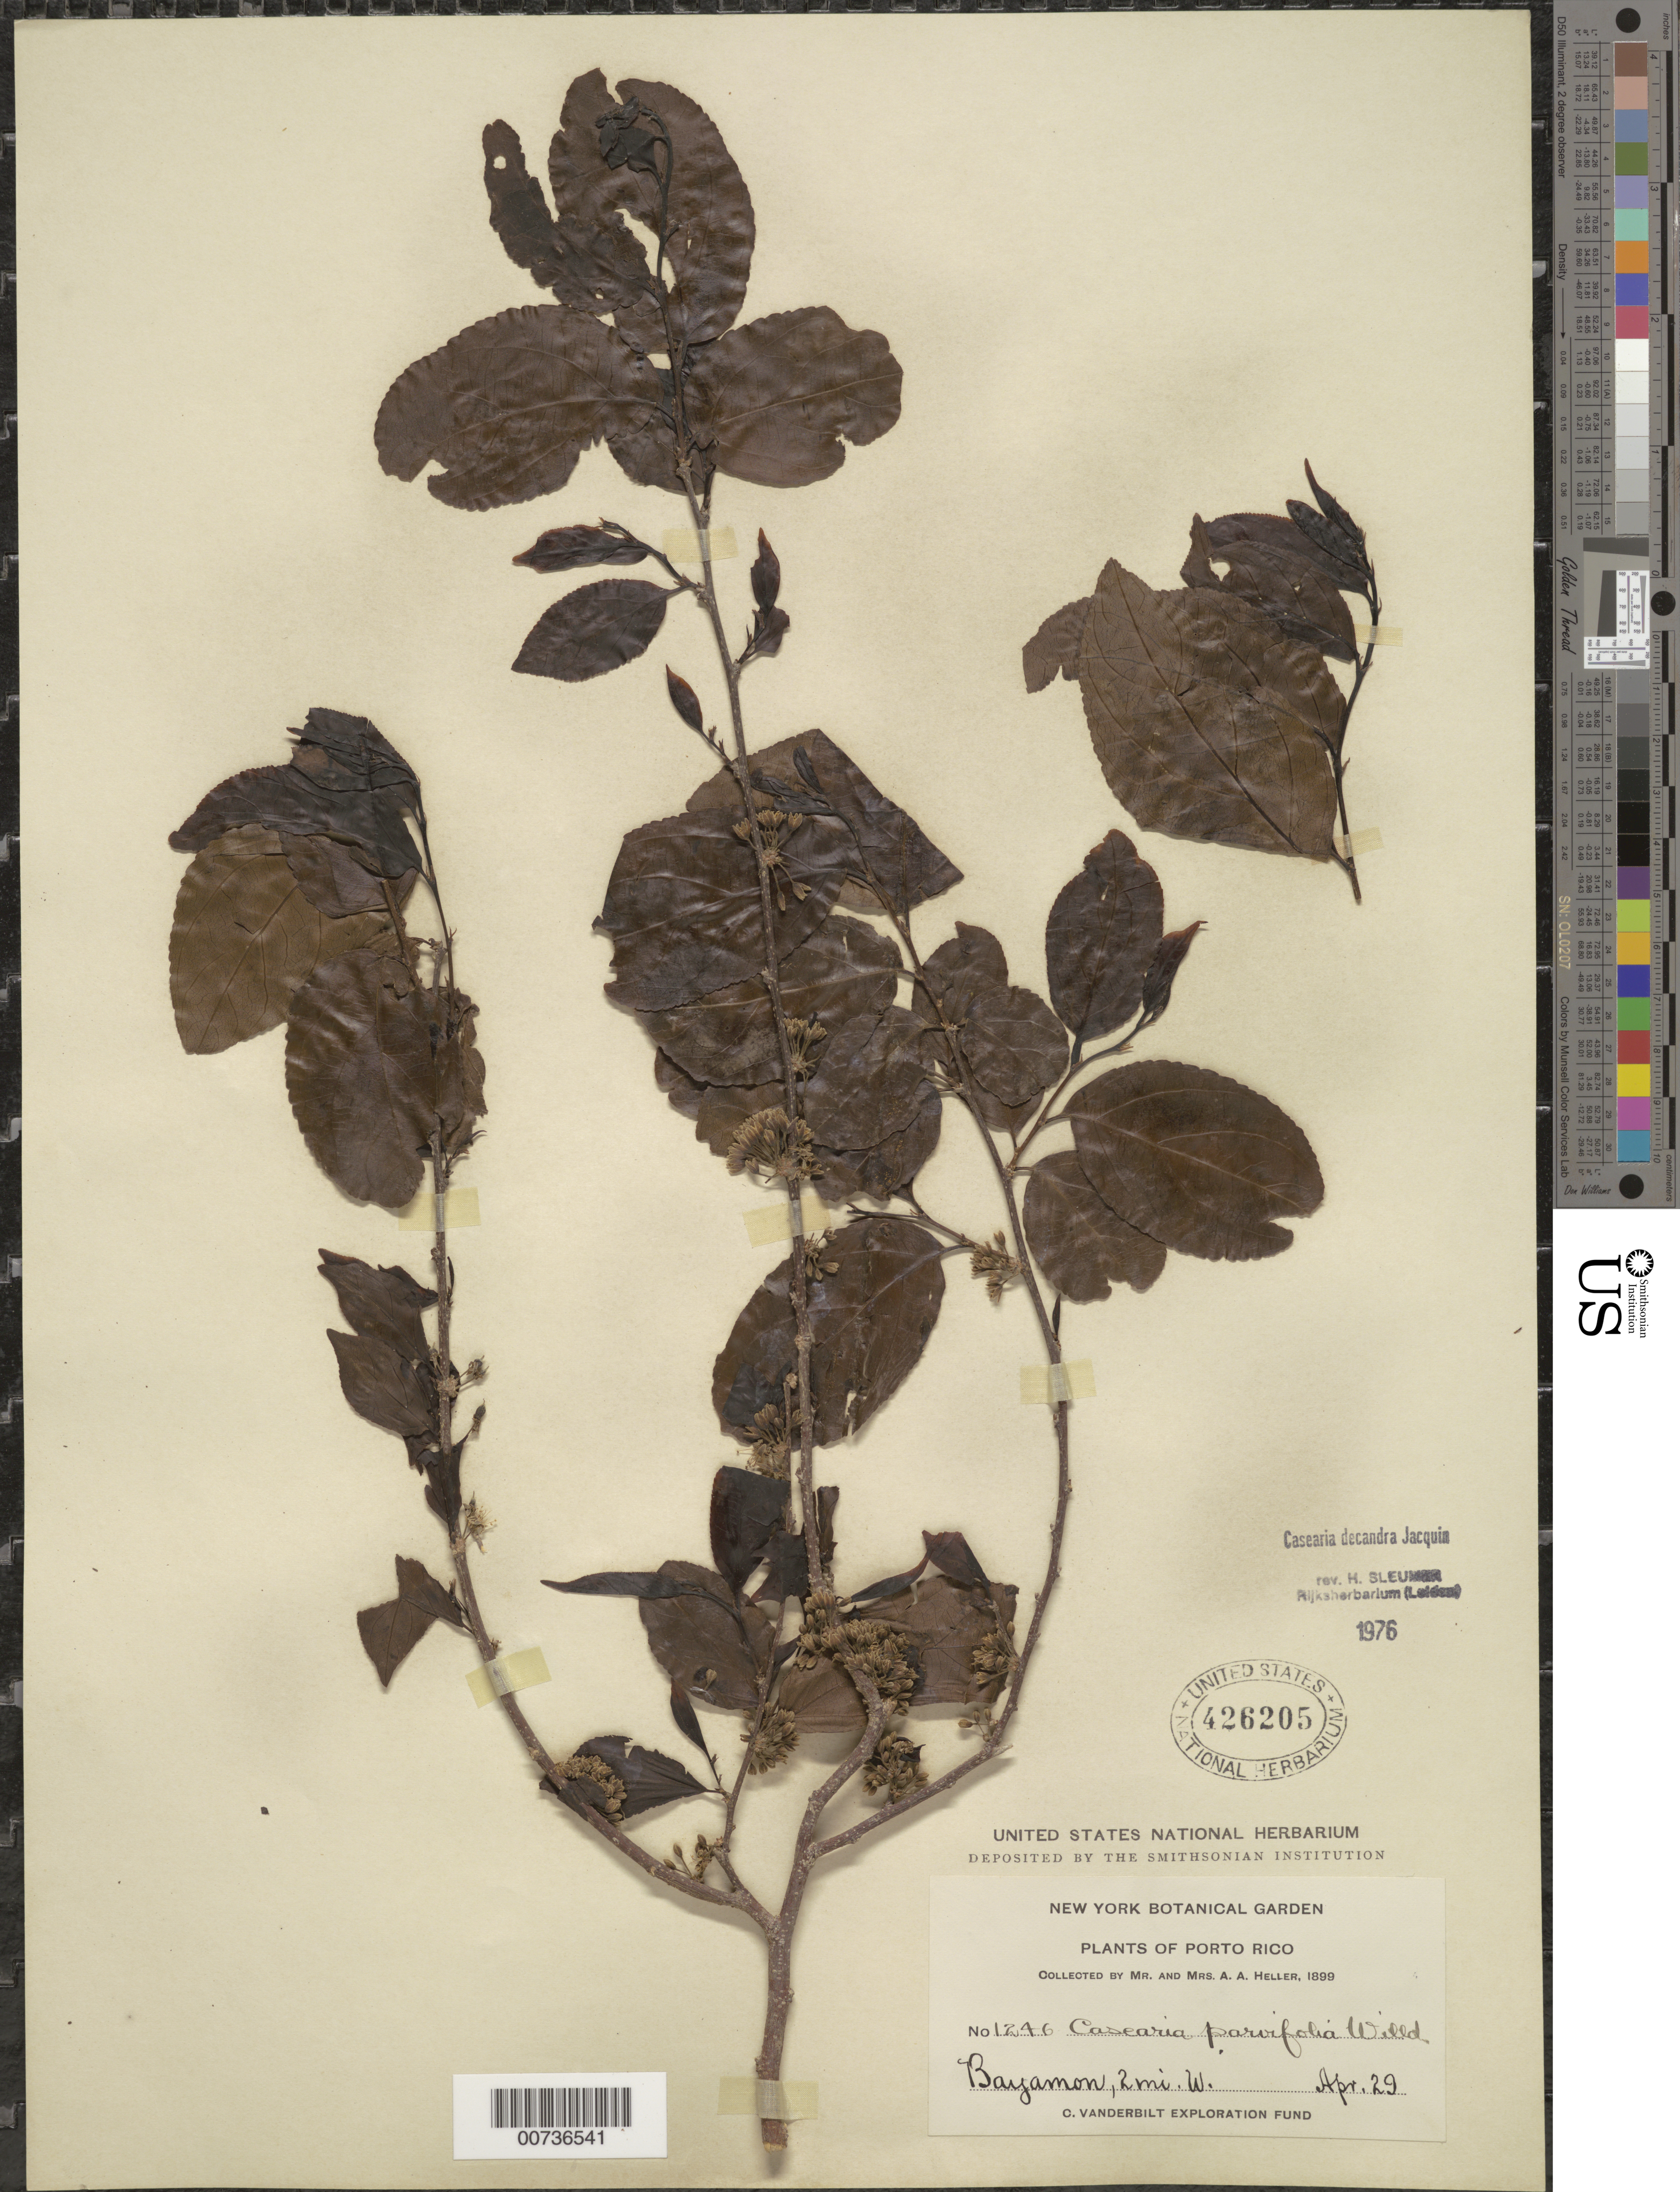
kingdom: Plantae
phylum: Tracheophyta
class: Magnoliopsida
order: Malpighiales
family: Salicaceae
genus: Casearia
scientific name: Casearia decandra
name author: Jacq.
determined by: Sleumer, H. O.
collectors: A. A. Heller & E. G. Heller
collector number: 1246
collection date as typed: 29 Apr 1899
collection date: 1899-04-29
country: Puerto Rico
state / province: Bayamón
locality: Bayamón, 2 miles West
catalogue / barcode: US 426205